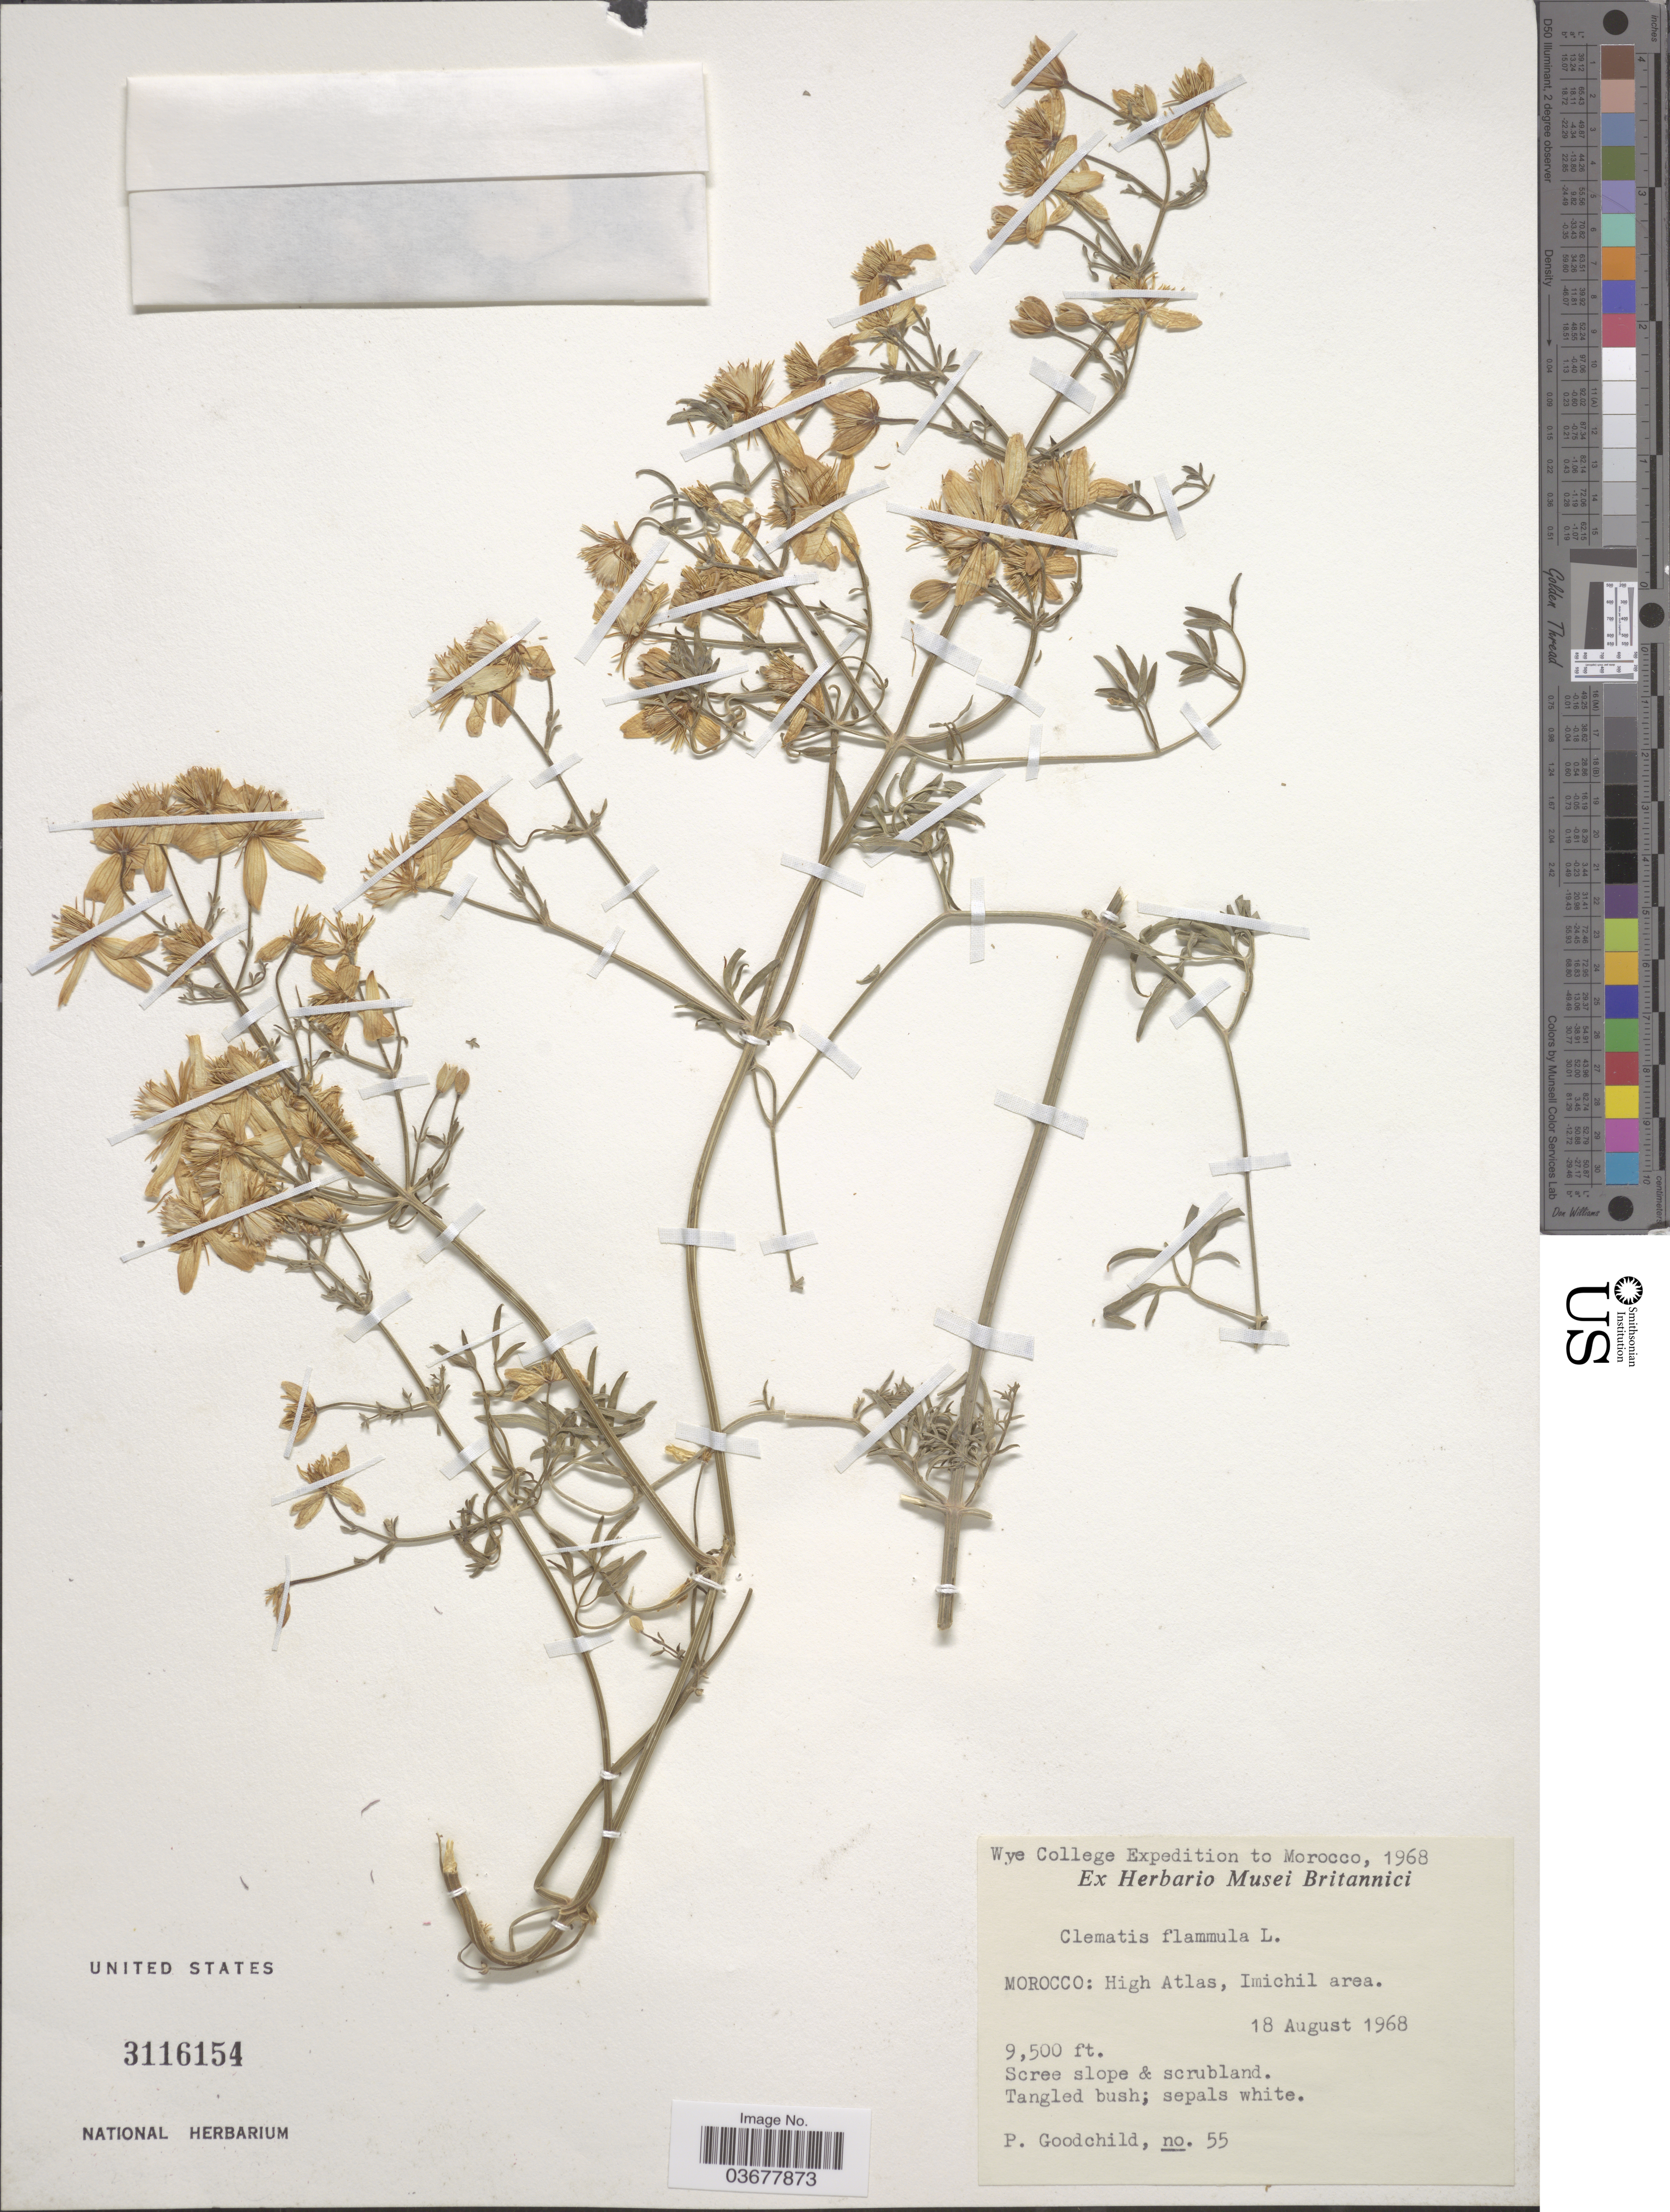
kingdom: Plantae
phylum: Tracheophyta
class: Magnoliopsida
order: Ranunculales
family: Ranunculaceae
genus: Clematis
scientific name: Clematis flammula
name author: L.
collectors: P. Goodchild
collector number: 55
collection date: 1968-08-18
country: Morocco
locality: Morocco. High Atlas, Imichil area.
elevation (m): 2896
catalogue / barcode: US 3116154